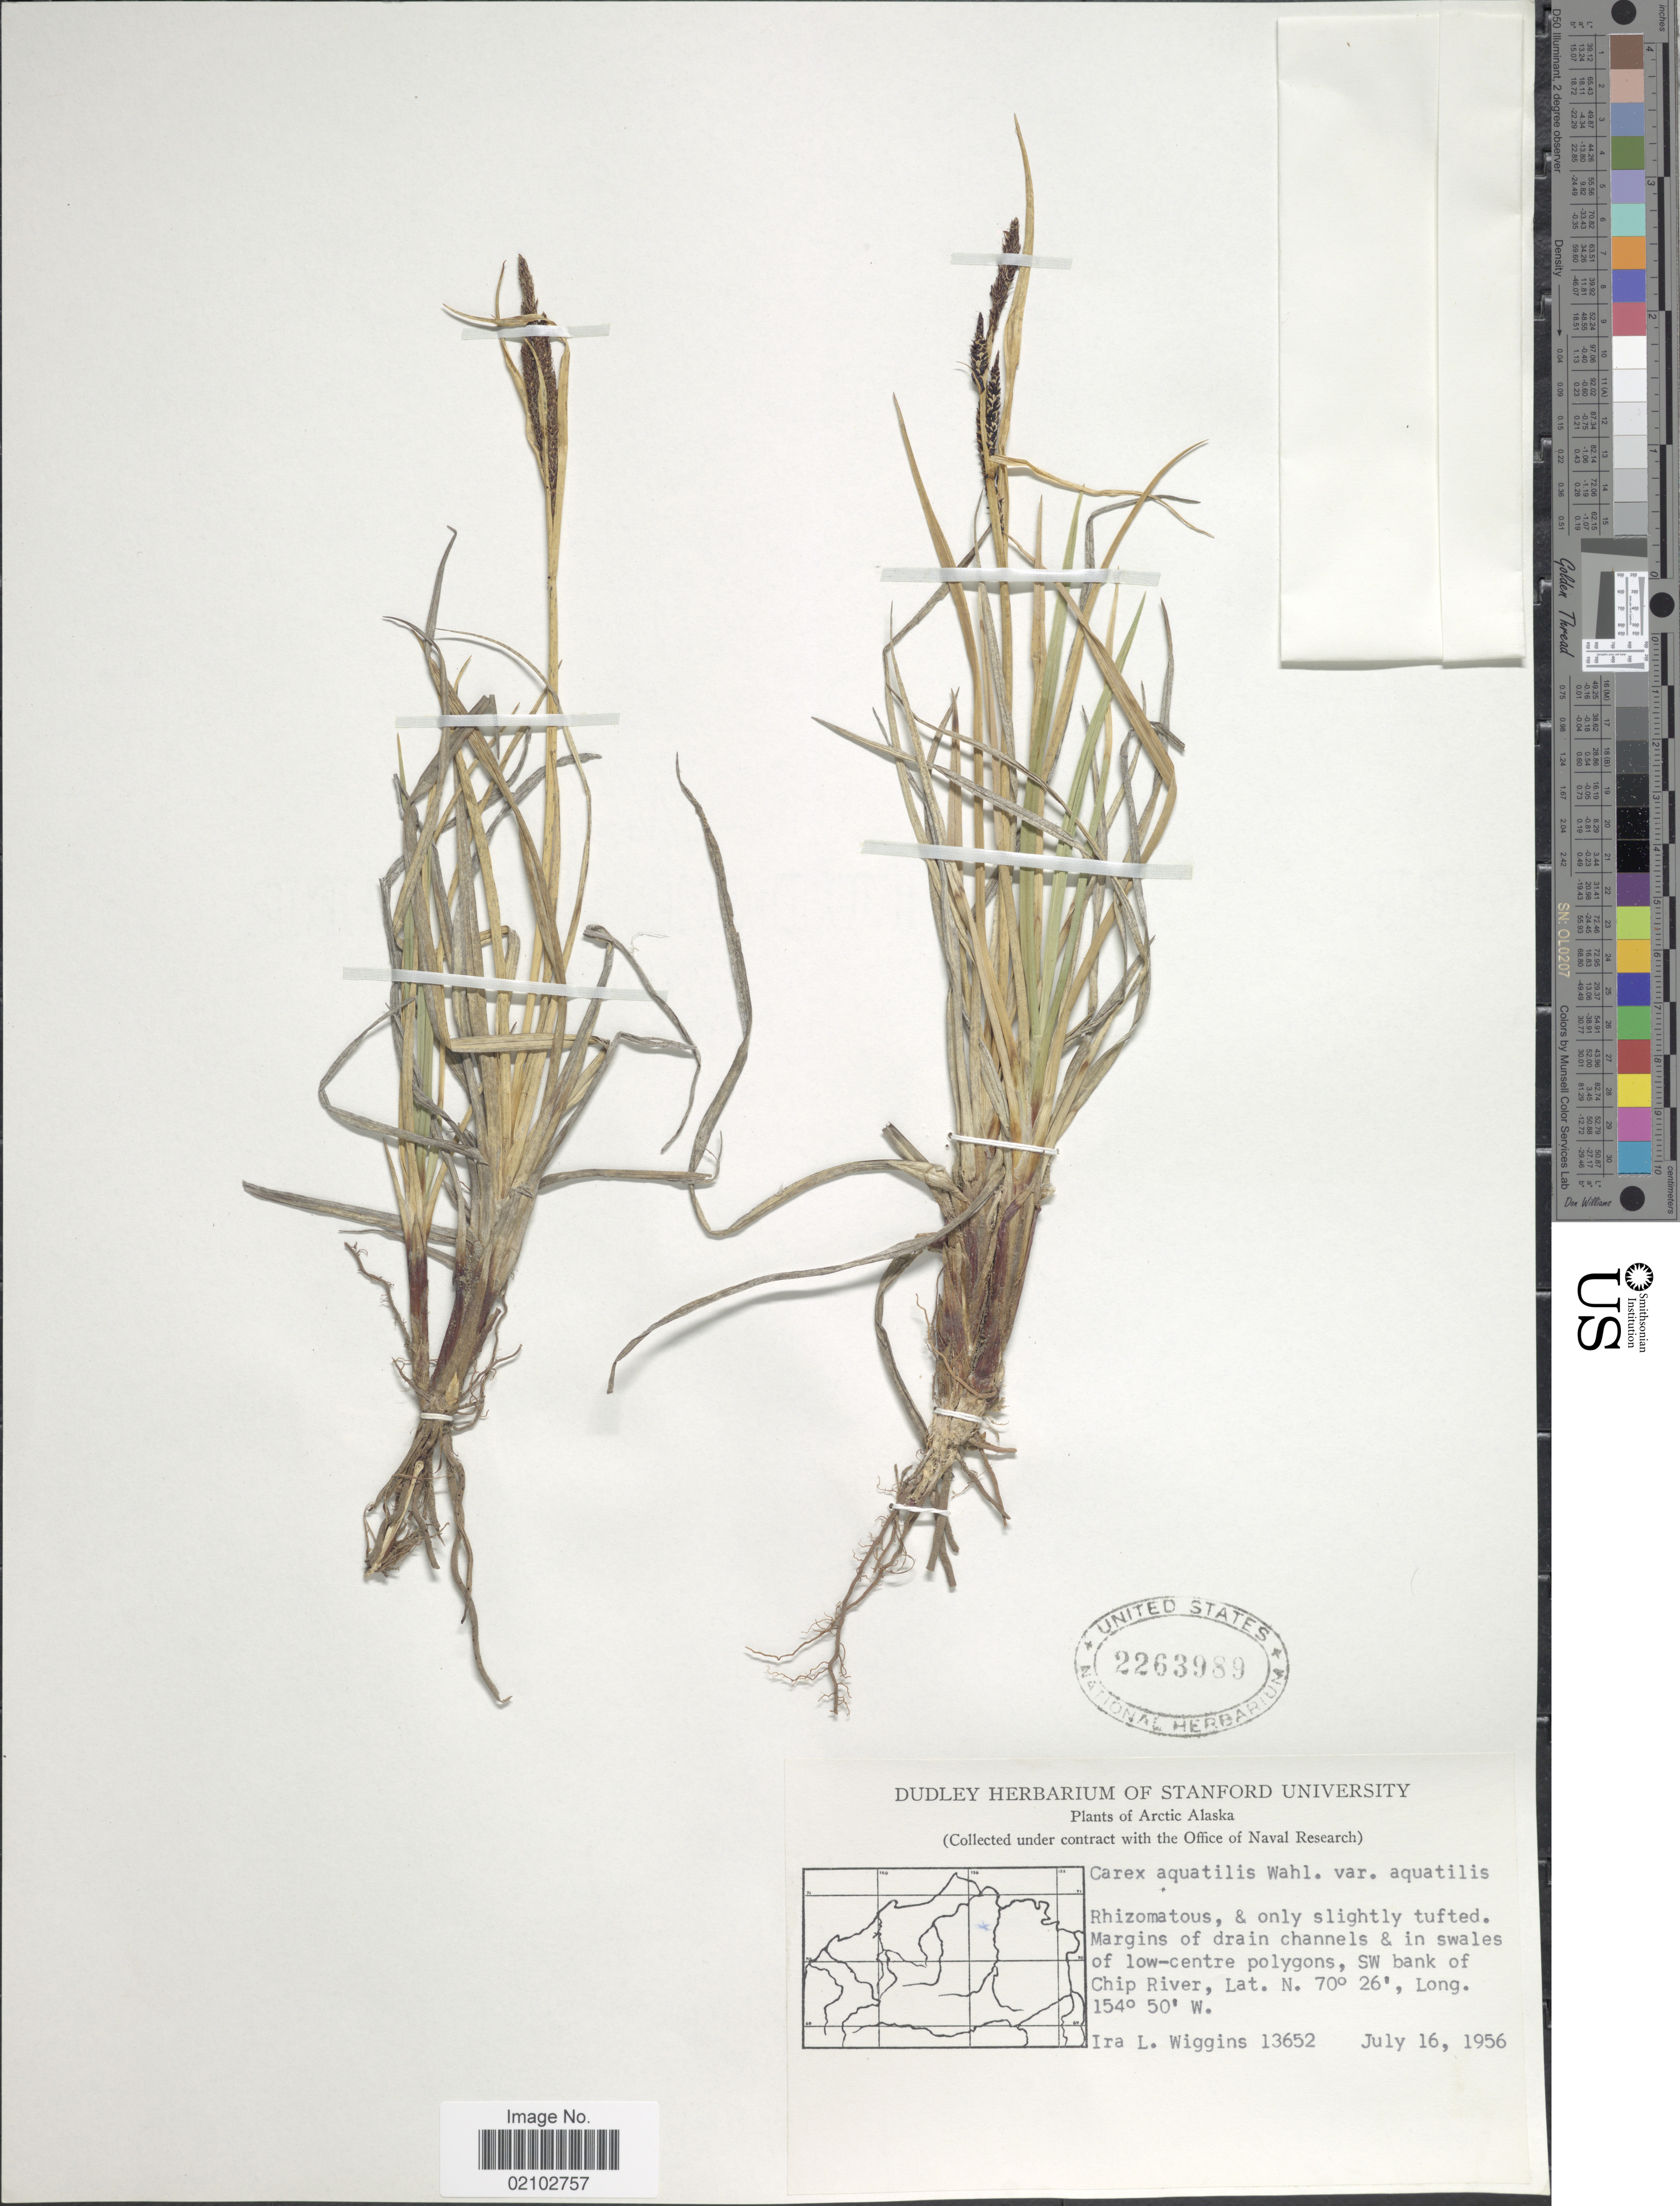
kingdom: Plantae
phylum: Tracheophyta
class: Liliopsida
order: Poales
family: Cyperaceae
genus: Carex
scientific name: Carex aquatilis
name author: Wahlenb.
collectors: I. L. Wiggins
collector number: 13652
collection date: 1956-07-16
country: United States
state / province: Alaska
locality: Arctic Alaska, margins of drain channels & in swales of low-centre polygons, SW bank of Chip River.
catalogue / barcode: US 2263989